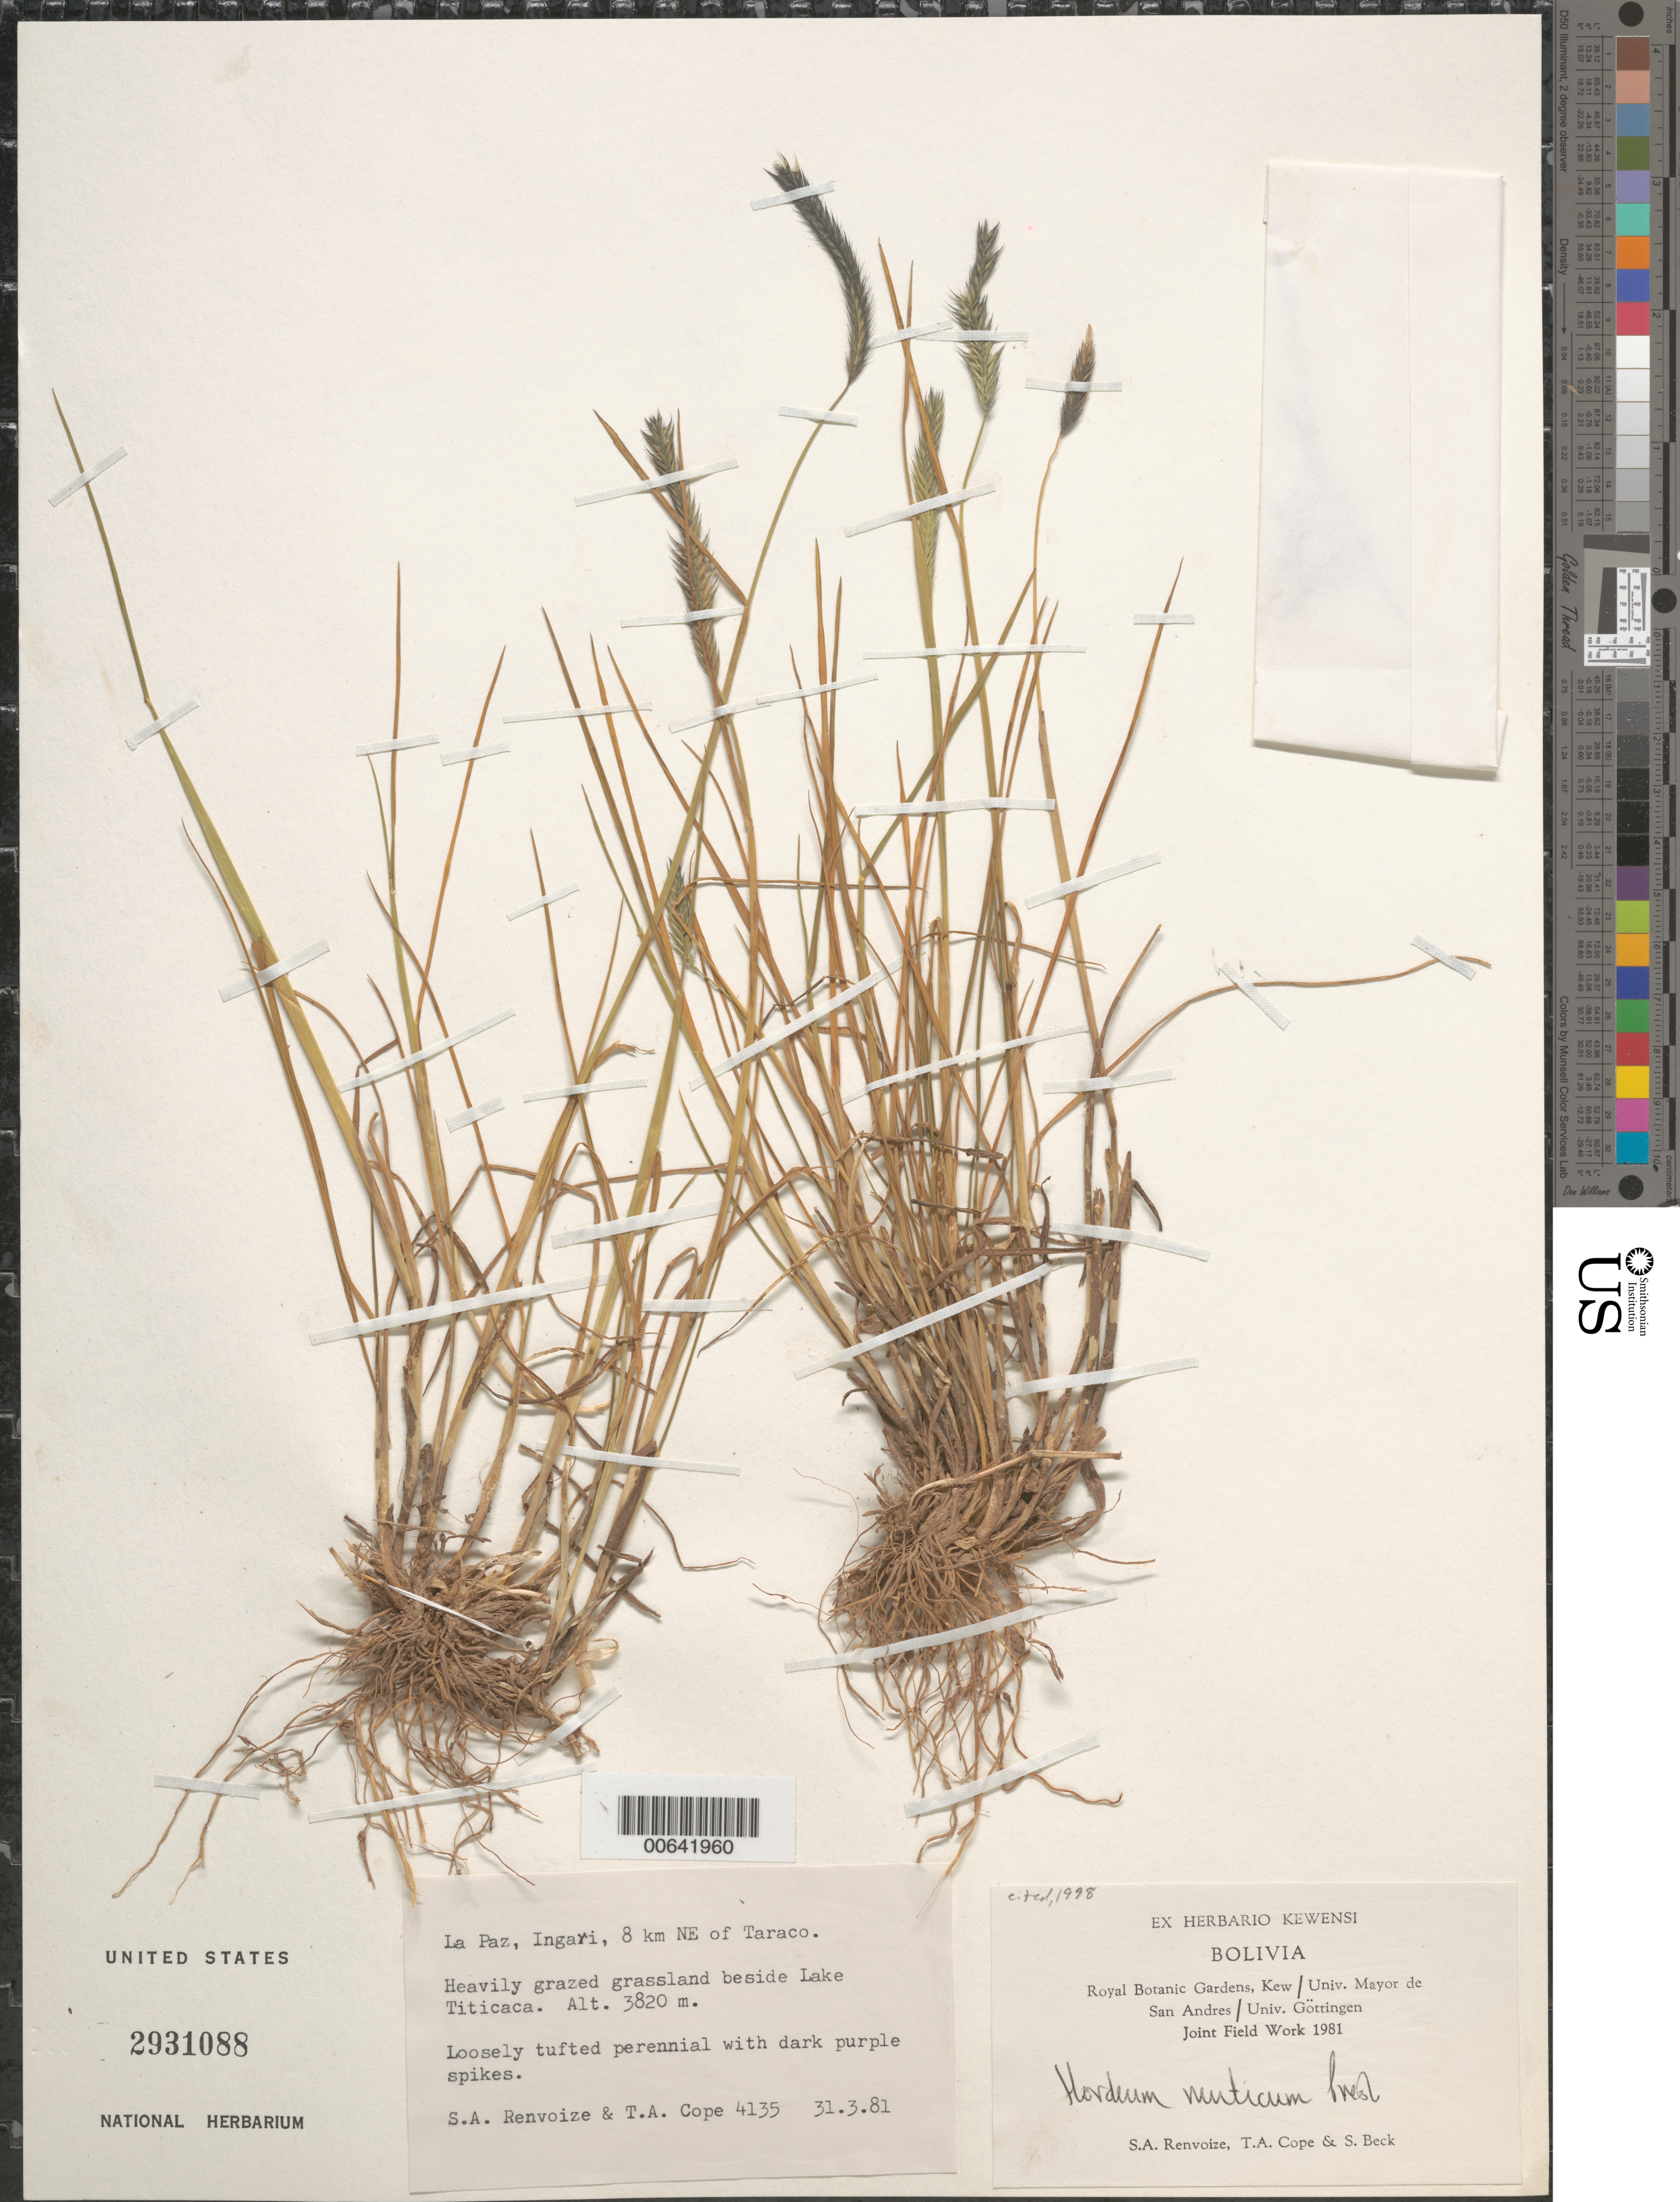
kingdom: Plantae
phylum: Tracheophyta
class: Liliopsida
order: Poales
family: Poaceae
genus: Hordeum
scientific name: Hordeum muticum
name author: J. Presl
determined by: Renvoize, S. A.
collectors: S. A. Renvoize, T. A. Cope & S. G. Beck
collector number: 4135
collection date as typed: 31 Mar 1981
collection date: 1981-03-31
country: Bolivia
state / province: La Paz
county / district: Ingavi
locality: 8 km NEde Taraco.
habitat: Abundantes gramineas al lado del Lago Titicaca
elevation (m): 3820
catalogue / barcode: US 2931088